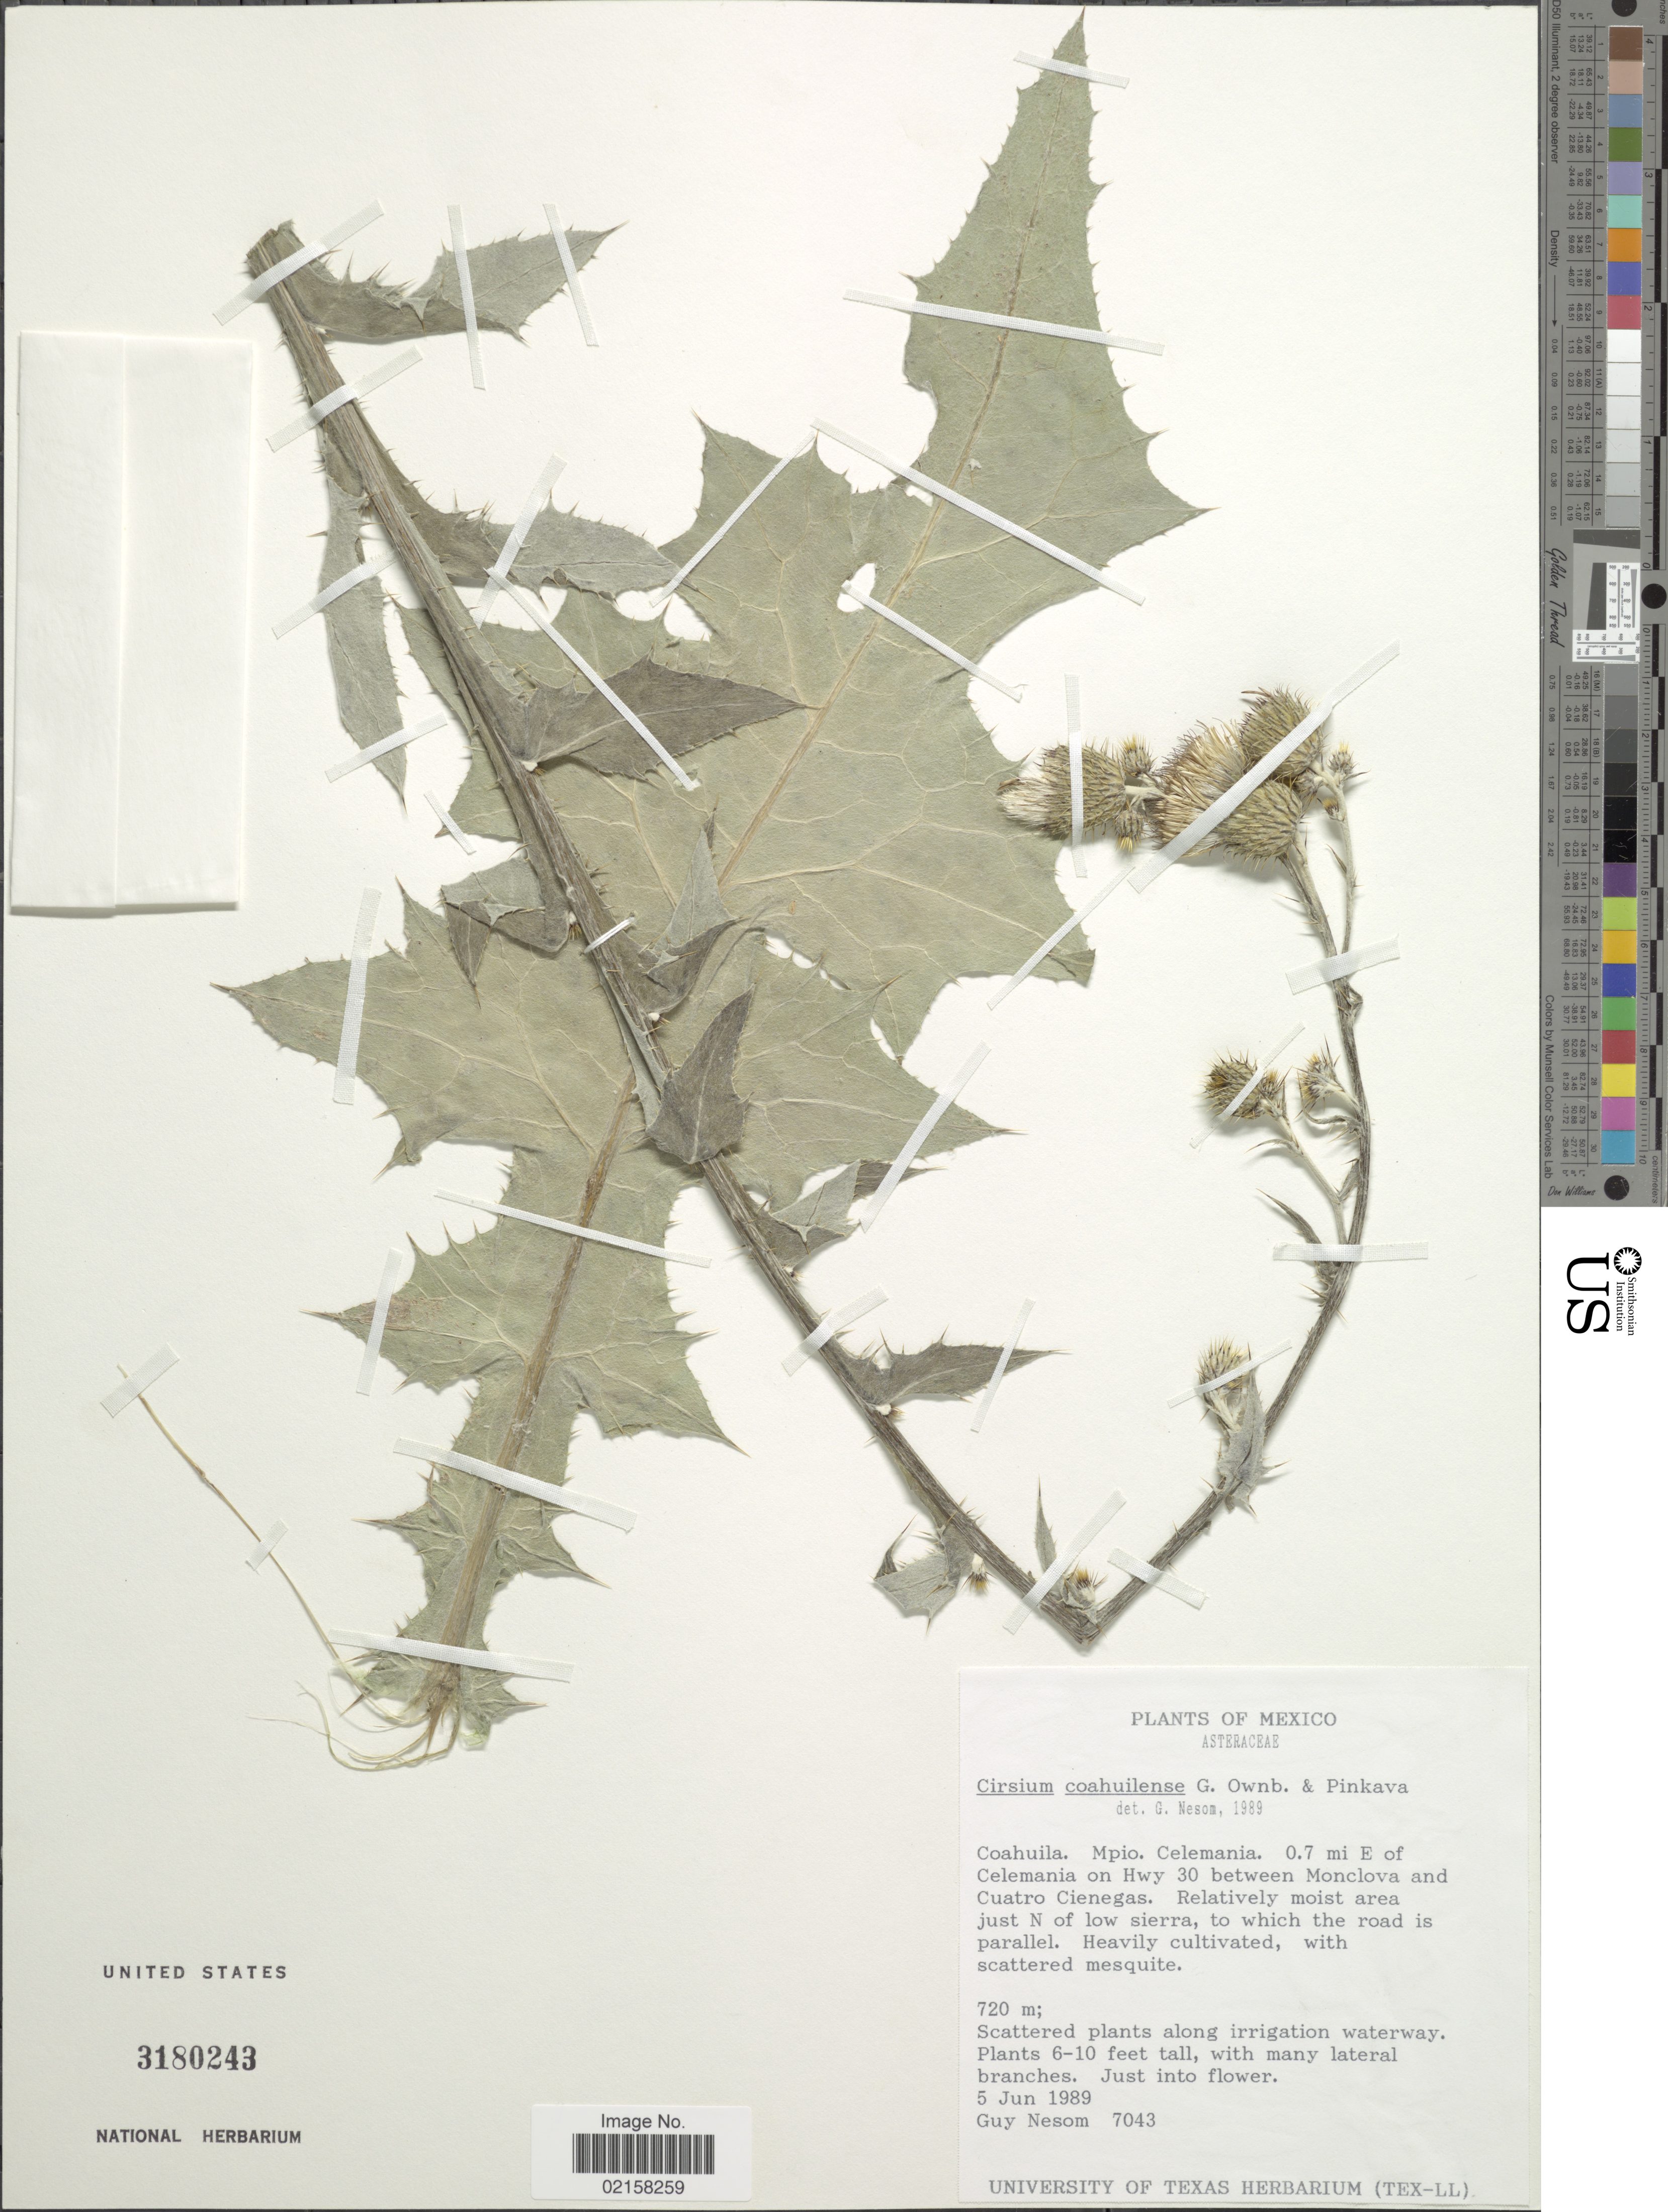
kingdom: Plantae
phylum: Tracheophyta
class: Magnoliopsida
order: Asterales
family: Asteraceae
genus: Cirsium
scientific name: Cirsium coahuilense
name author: G.B. Ownbey & Pinkava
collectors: G. Nesom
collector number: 7043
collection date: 1989-06-05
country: Mexico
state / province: Coahuila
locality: Mpio. Celemania, 0.7 mi E of Celemania on Hwy30 between Monclovia and Cuatro Cienegas, relatively moist area just N of lowe sierra, to which the road is parallel, heavily cultivated.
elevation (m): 720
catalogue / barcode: US 3180243